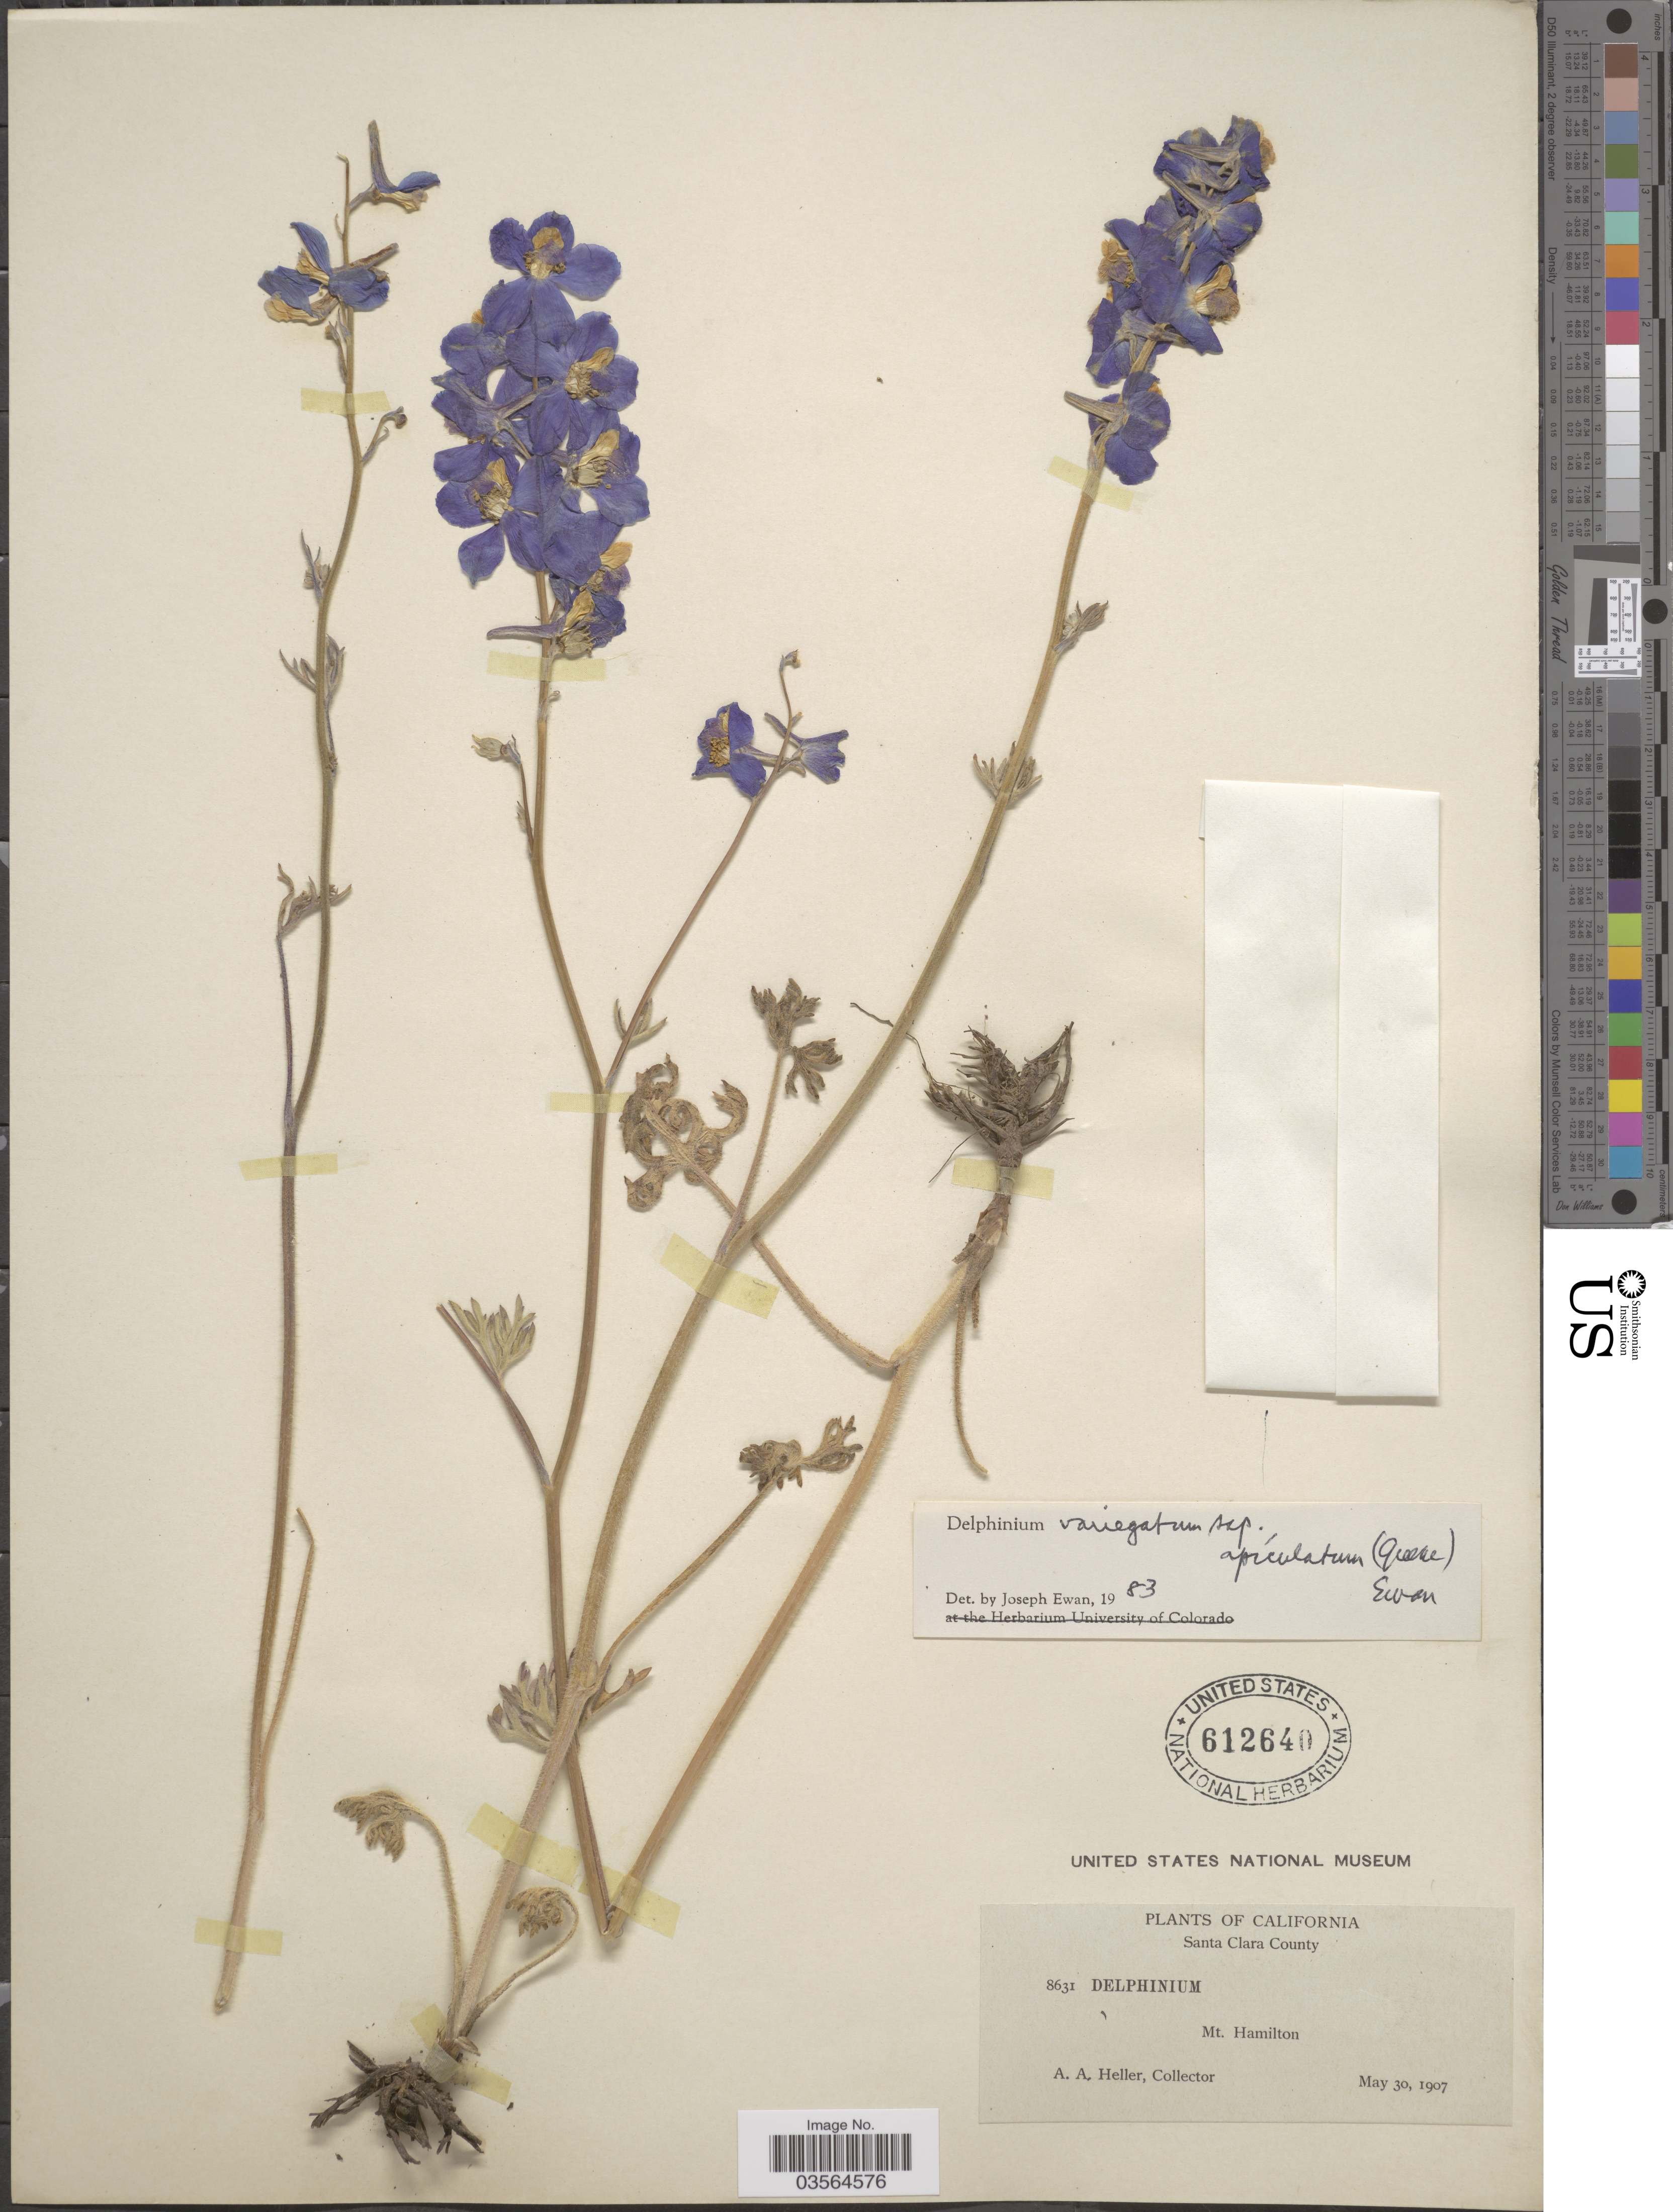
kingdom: Plantae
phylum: Tracheophyta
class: Magnoliopsida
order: Ranunculales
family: Ranunculaceae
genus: Delphinium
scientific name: Delphinium variegatum subsp. apiculatum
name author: (Greene) Ewan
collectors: A. A. Heller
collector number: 8631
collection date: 1907-05-30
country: United States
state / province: California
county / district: Santa Clara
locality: Santa Clara County. Mt. Hamilton.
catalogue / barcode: US 612640